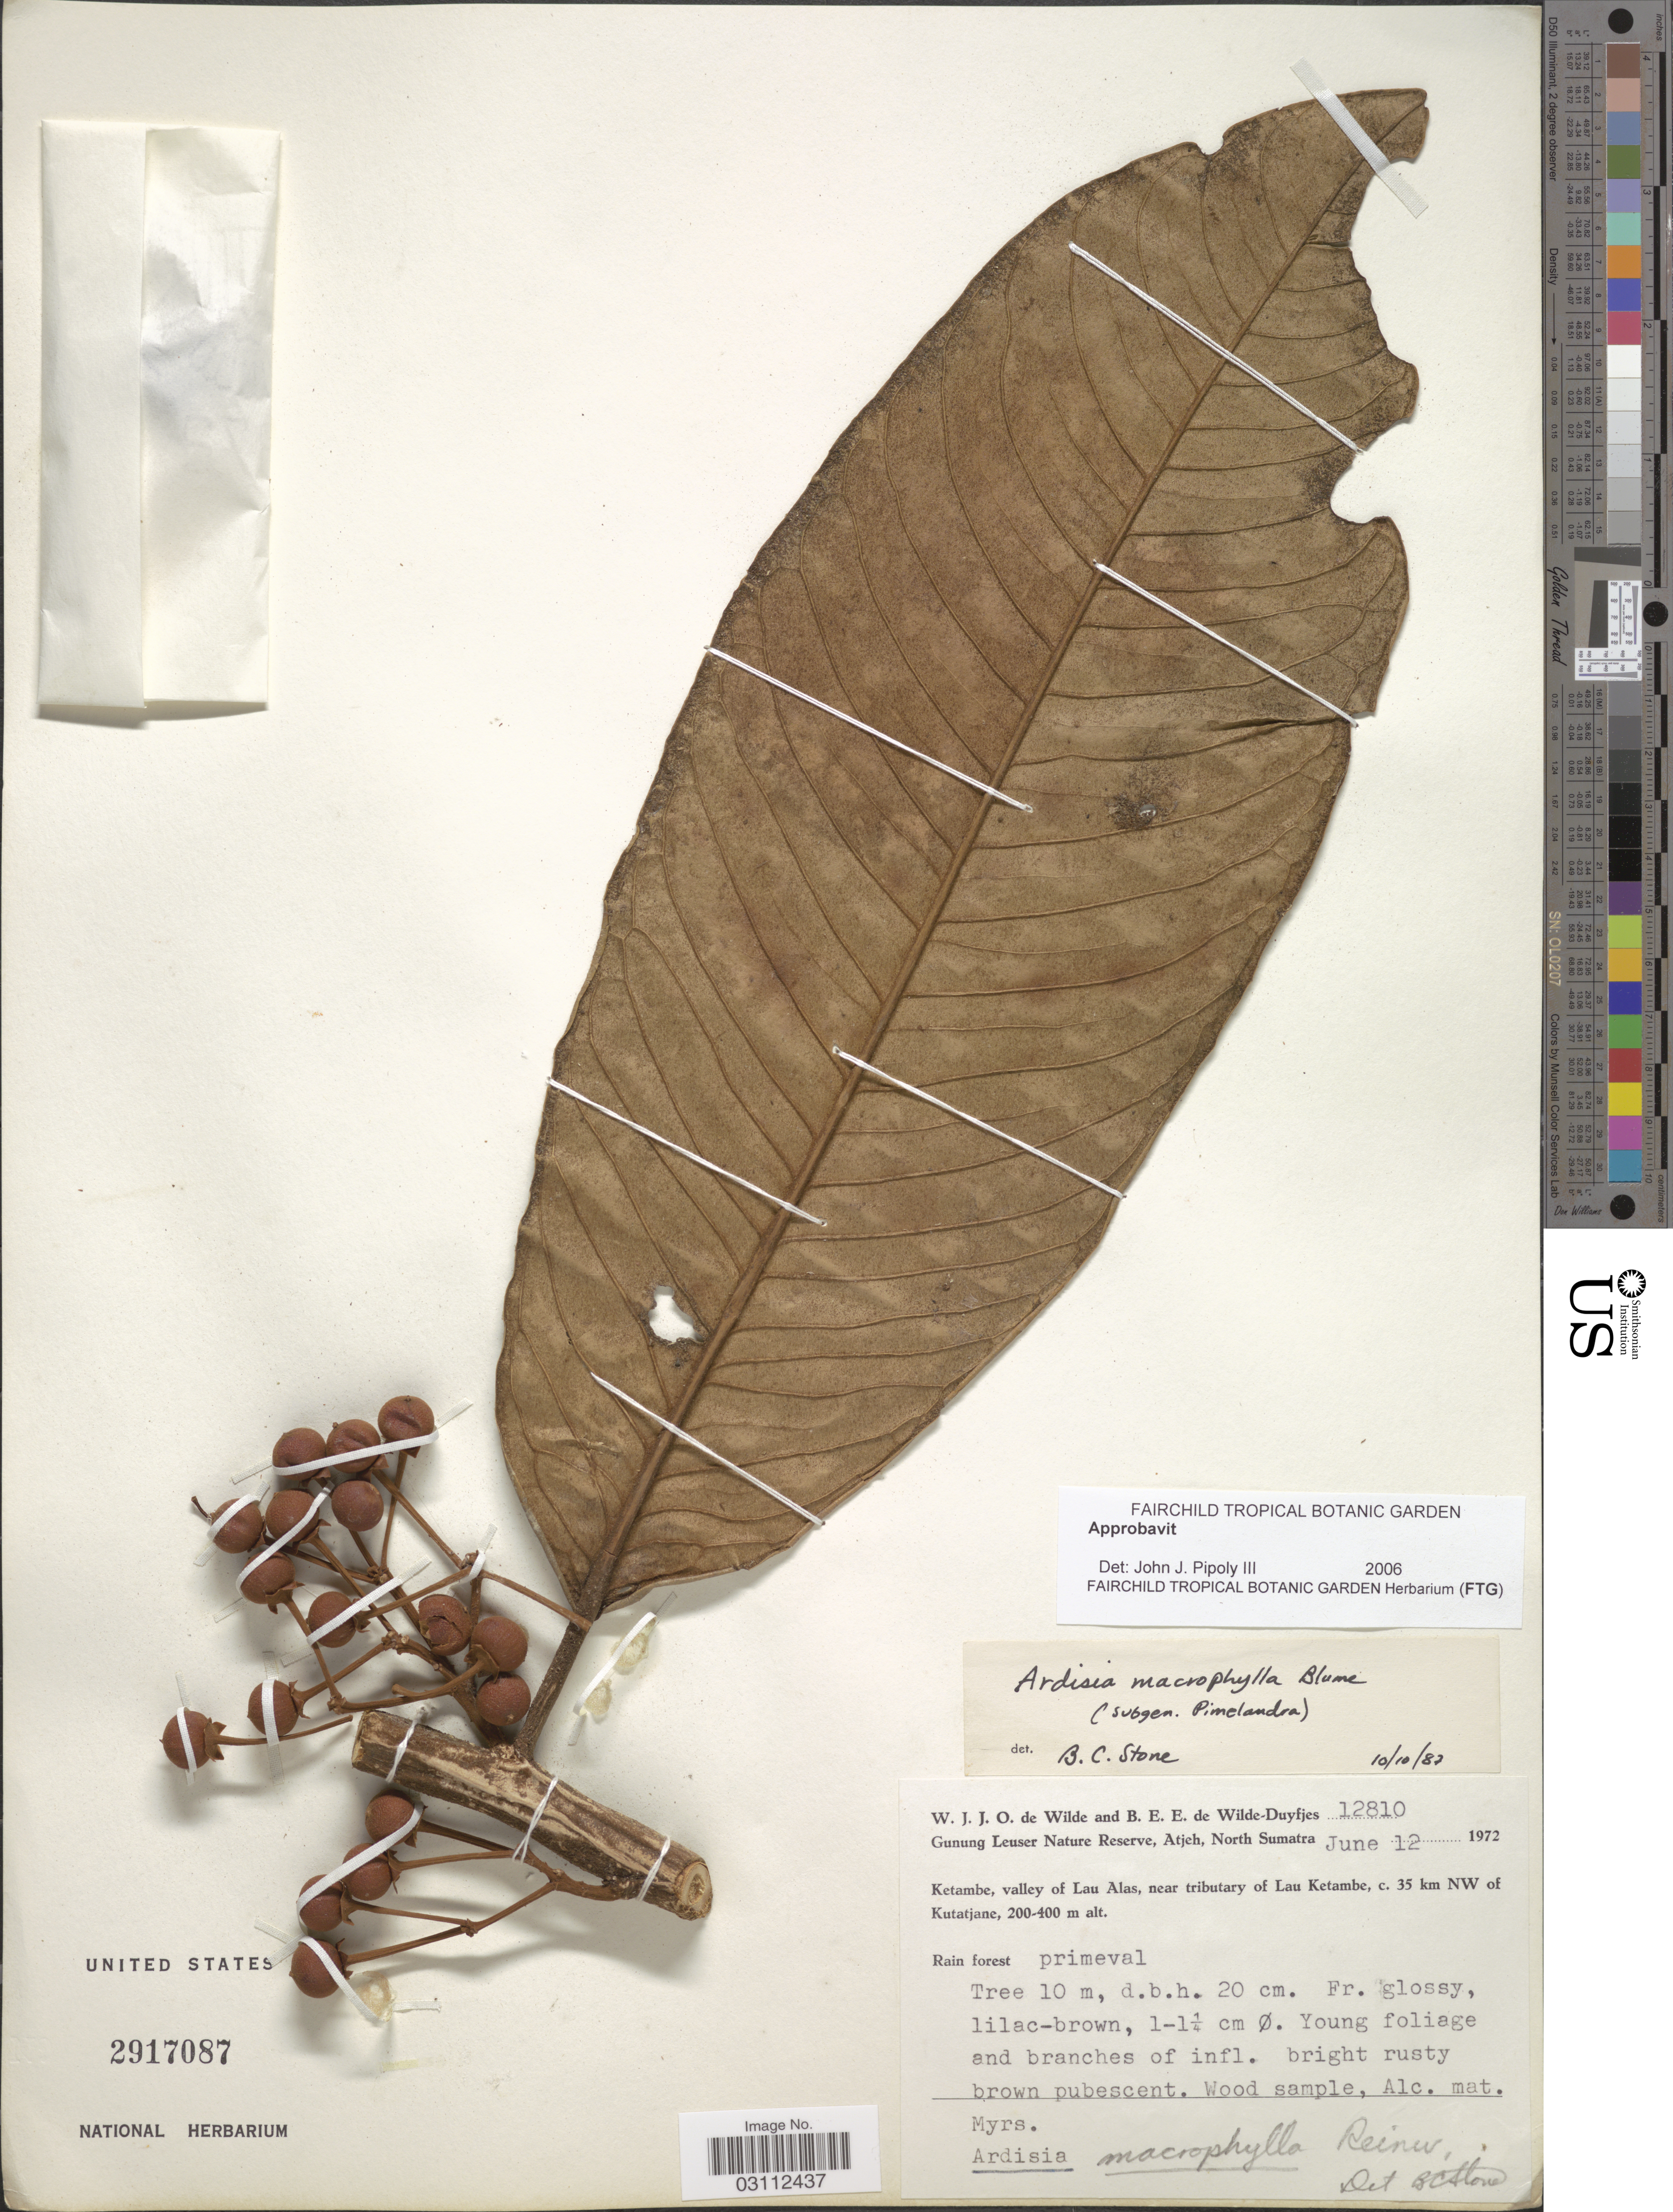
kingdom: Plantae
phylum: Tracheophyta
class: Magnoliopsida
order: Ericales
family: Primulaceae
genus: Ardisia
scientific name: Ardisia macrophylla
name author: Reinw. ex Blume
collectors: W. J. de Wilde & B. E. de Wilde-Duyfjes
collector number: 12810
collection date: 1972-06-12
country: Indonesia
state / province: Sumatra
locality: Gunung Leuser Nature Reserve, Atjeh, North Sumatra. Ketambe, valley of Lau Alas, near tributary of Lau Ketambe, c. 35 km NW of Kutatjane.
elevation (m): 200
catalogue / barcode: US 2917087